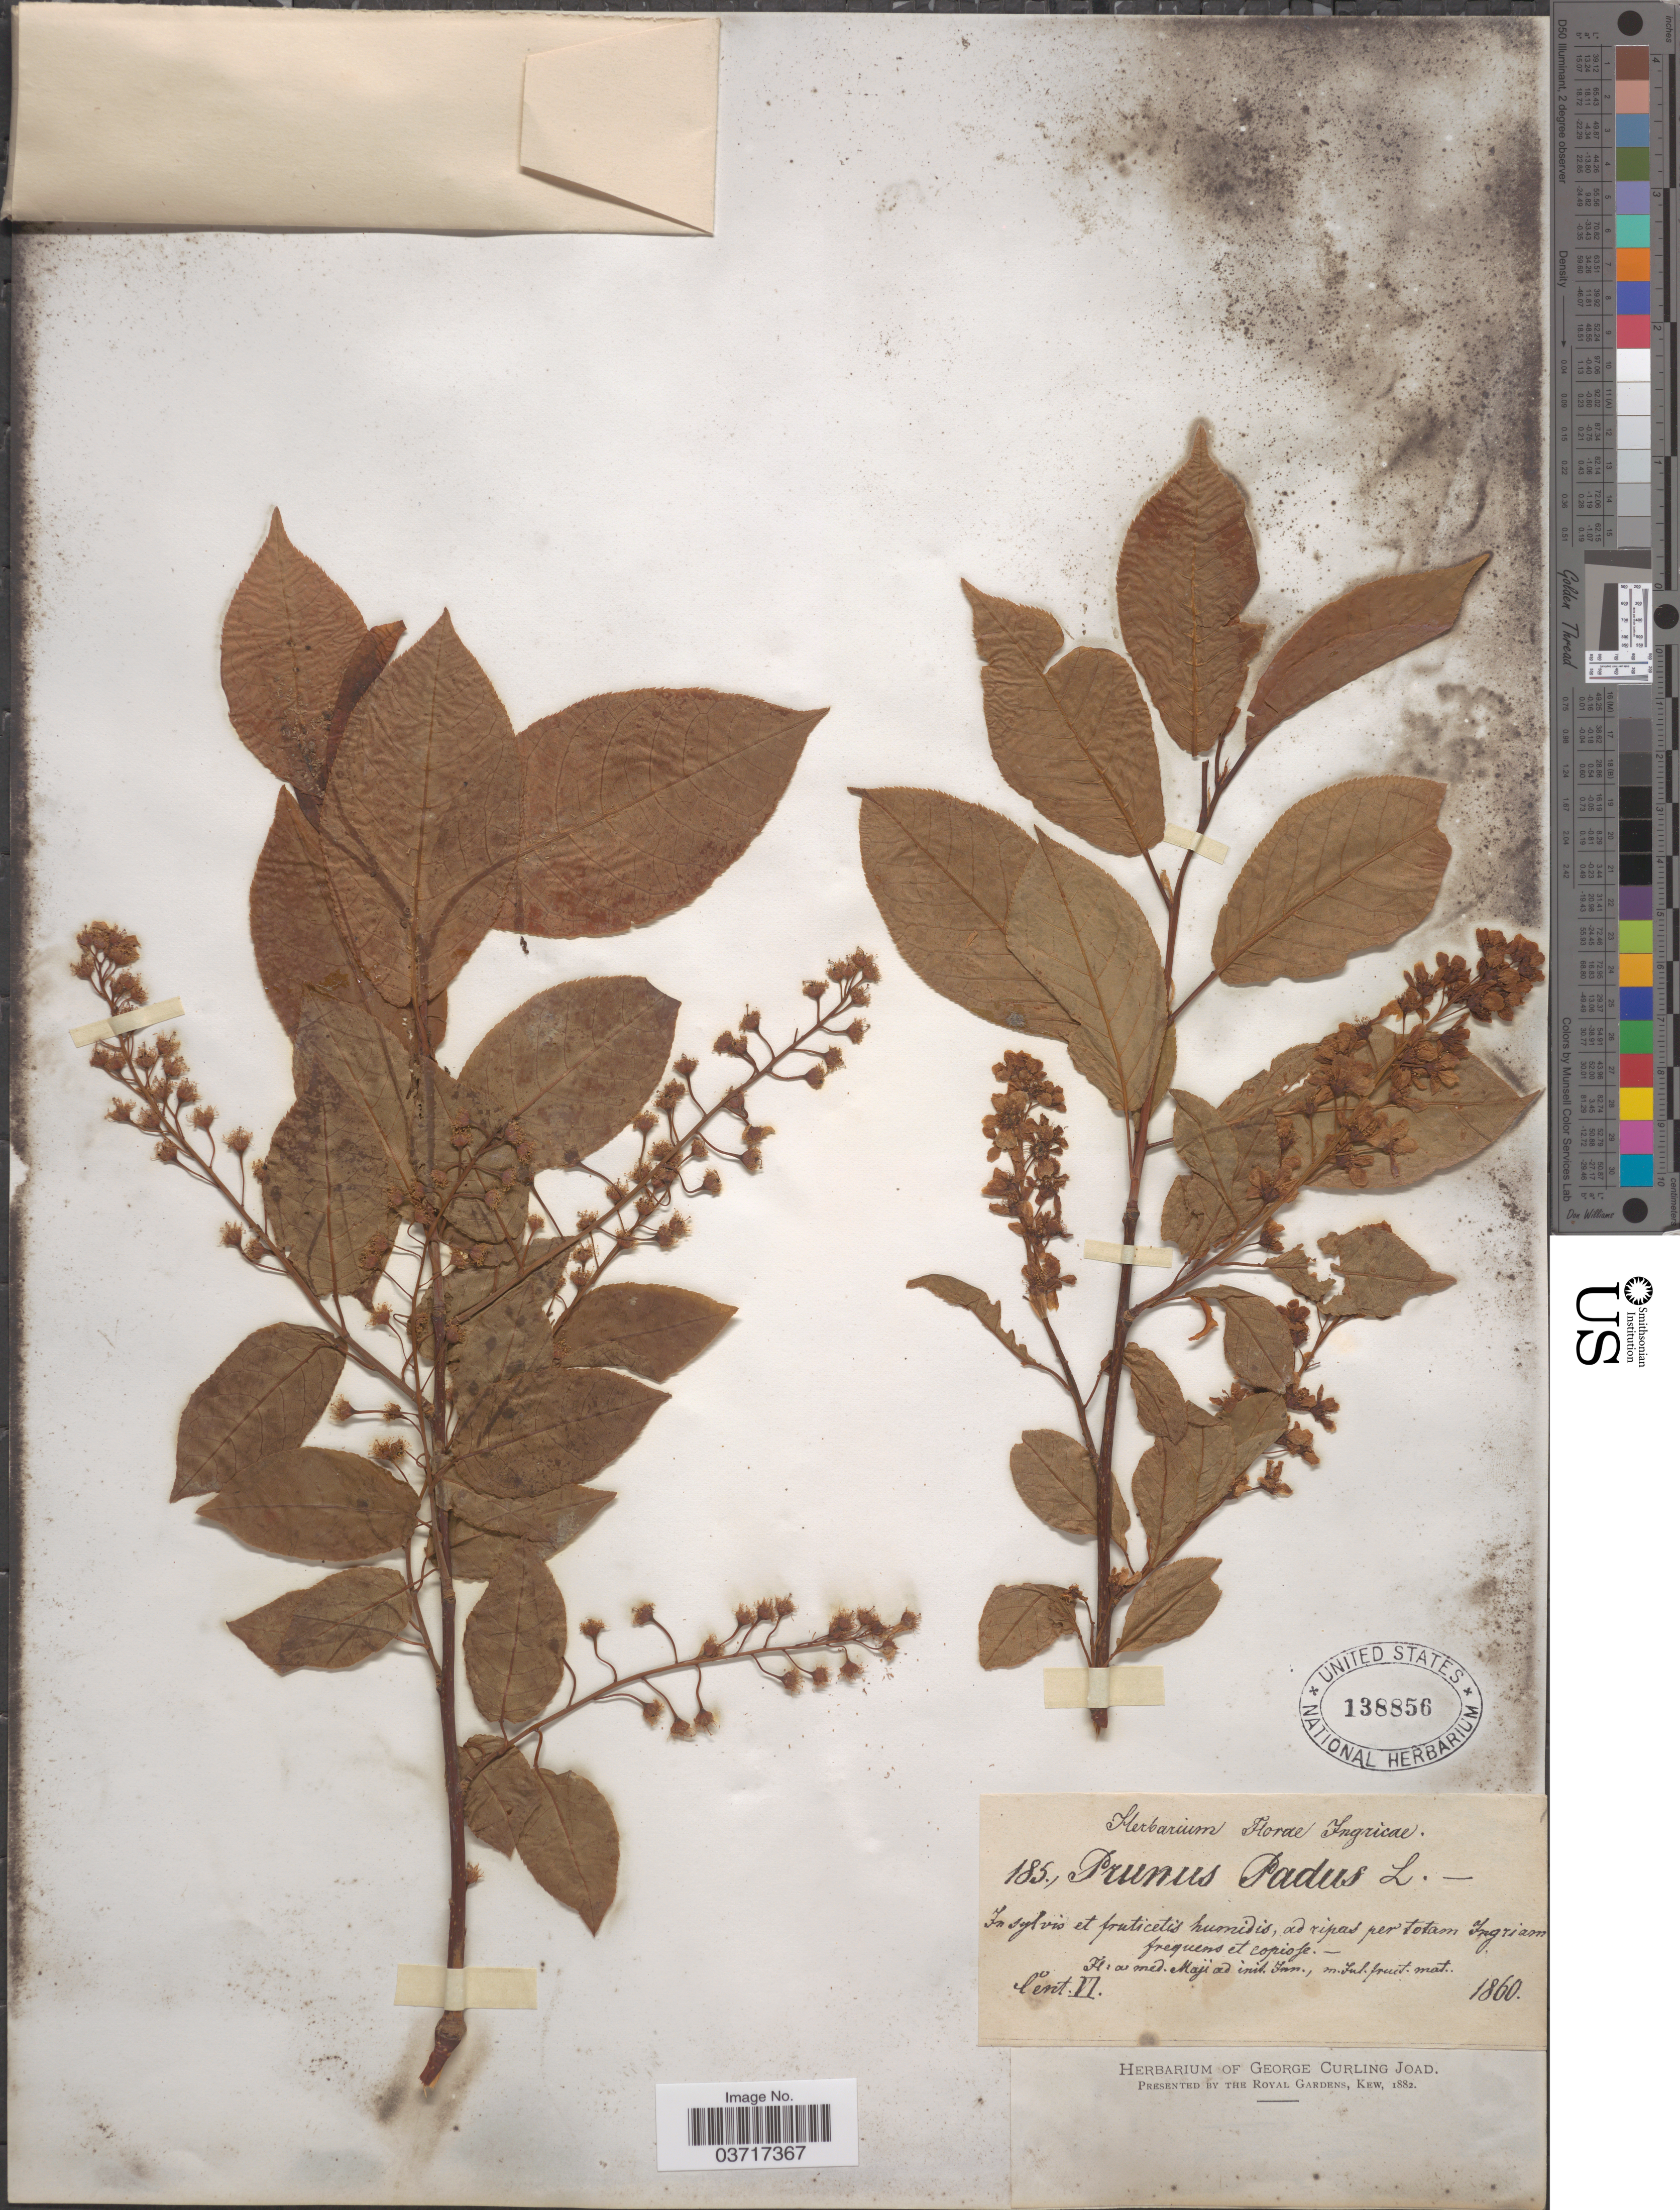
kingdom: Plantae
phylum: Tracheophyta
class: Magnoliopsida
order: Rosales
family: Rosaceae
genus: Prunus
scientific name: Prunus padus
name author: L.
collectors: ex herb. Florae Ingricae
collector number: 185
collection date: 1860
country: Georgia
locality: In sylvis et fruticetis humidis, ad ripas per totam Ingriam frequens et copiose. [interpreted]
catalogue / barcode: US 138856